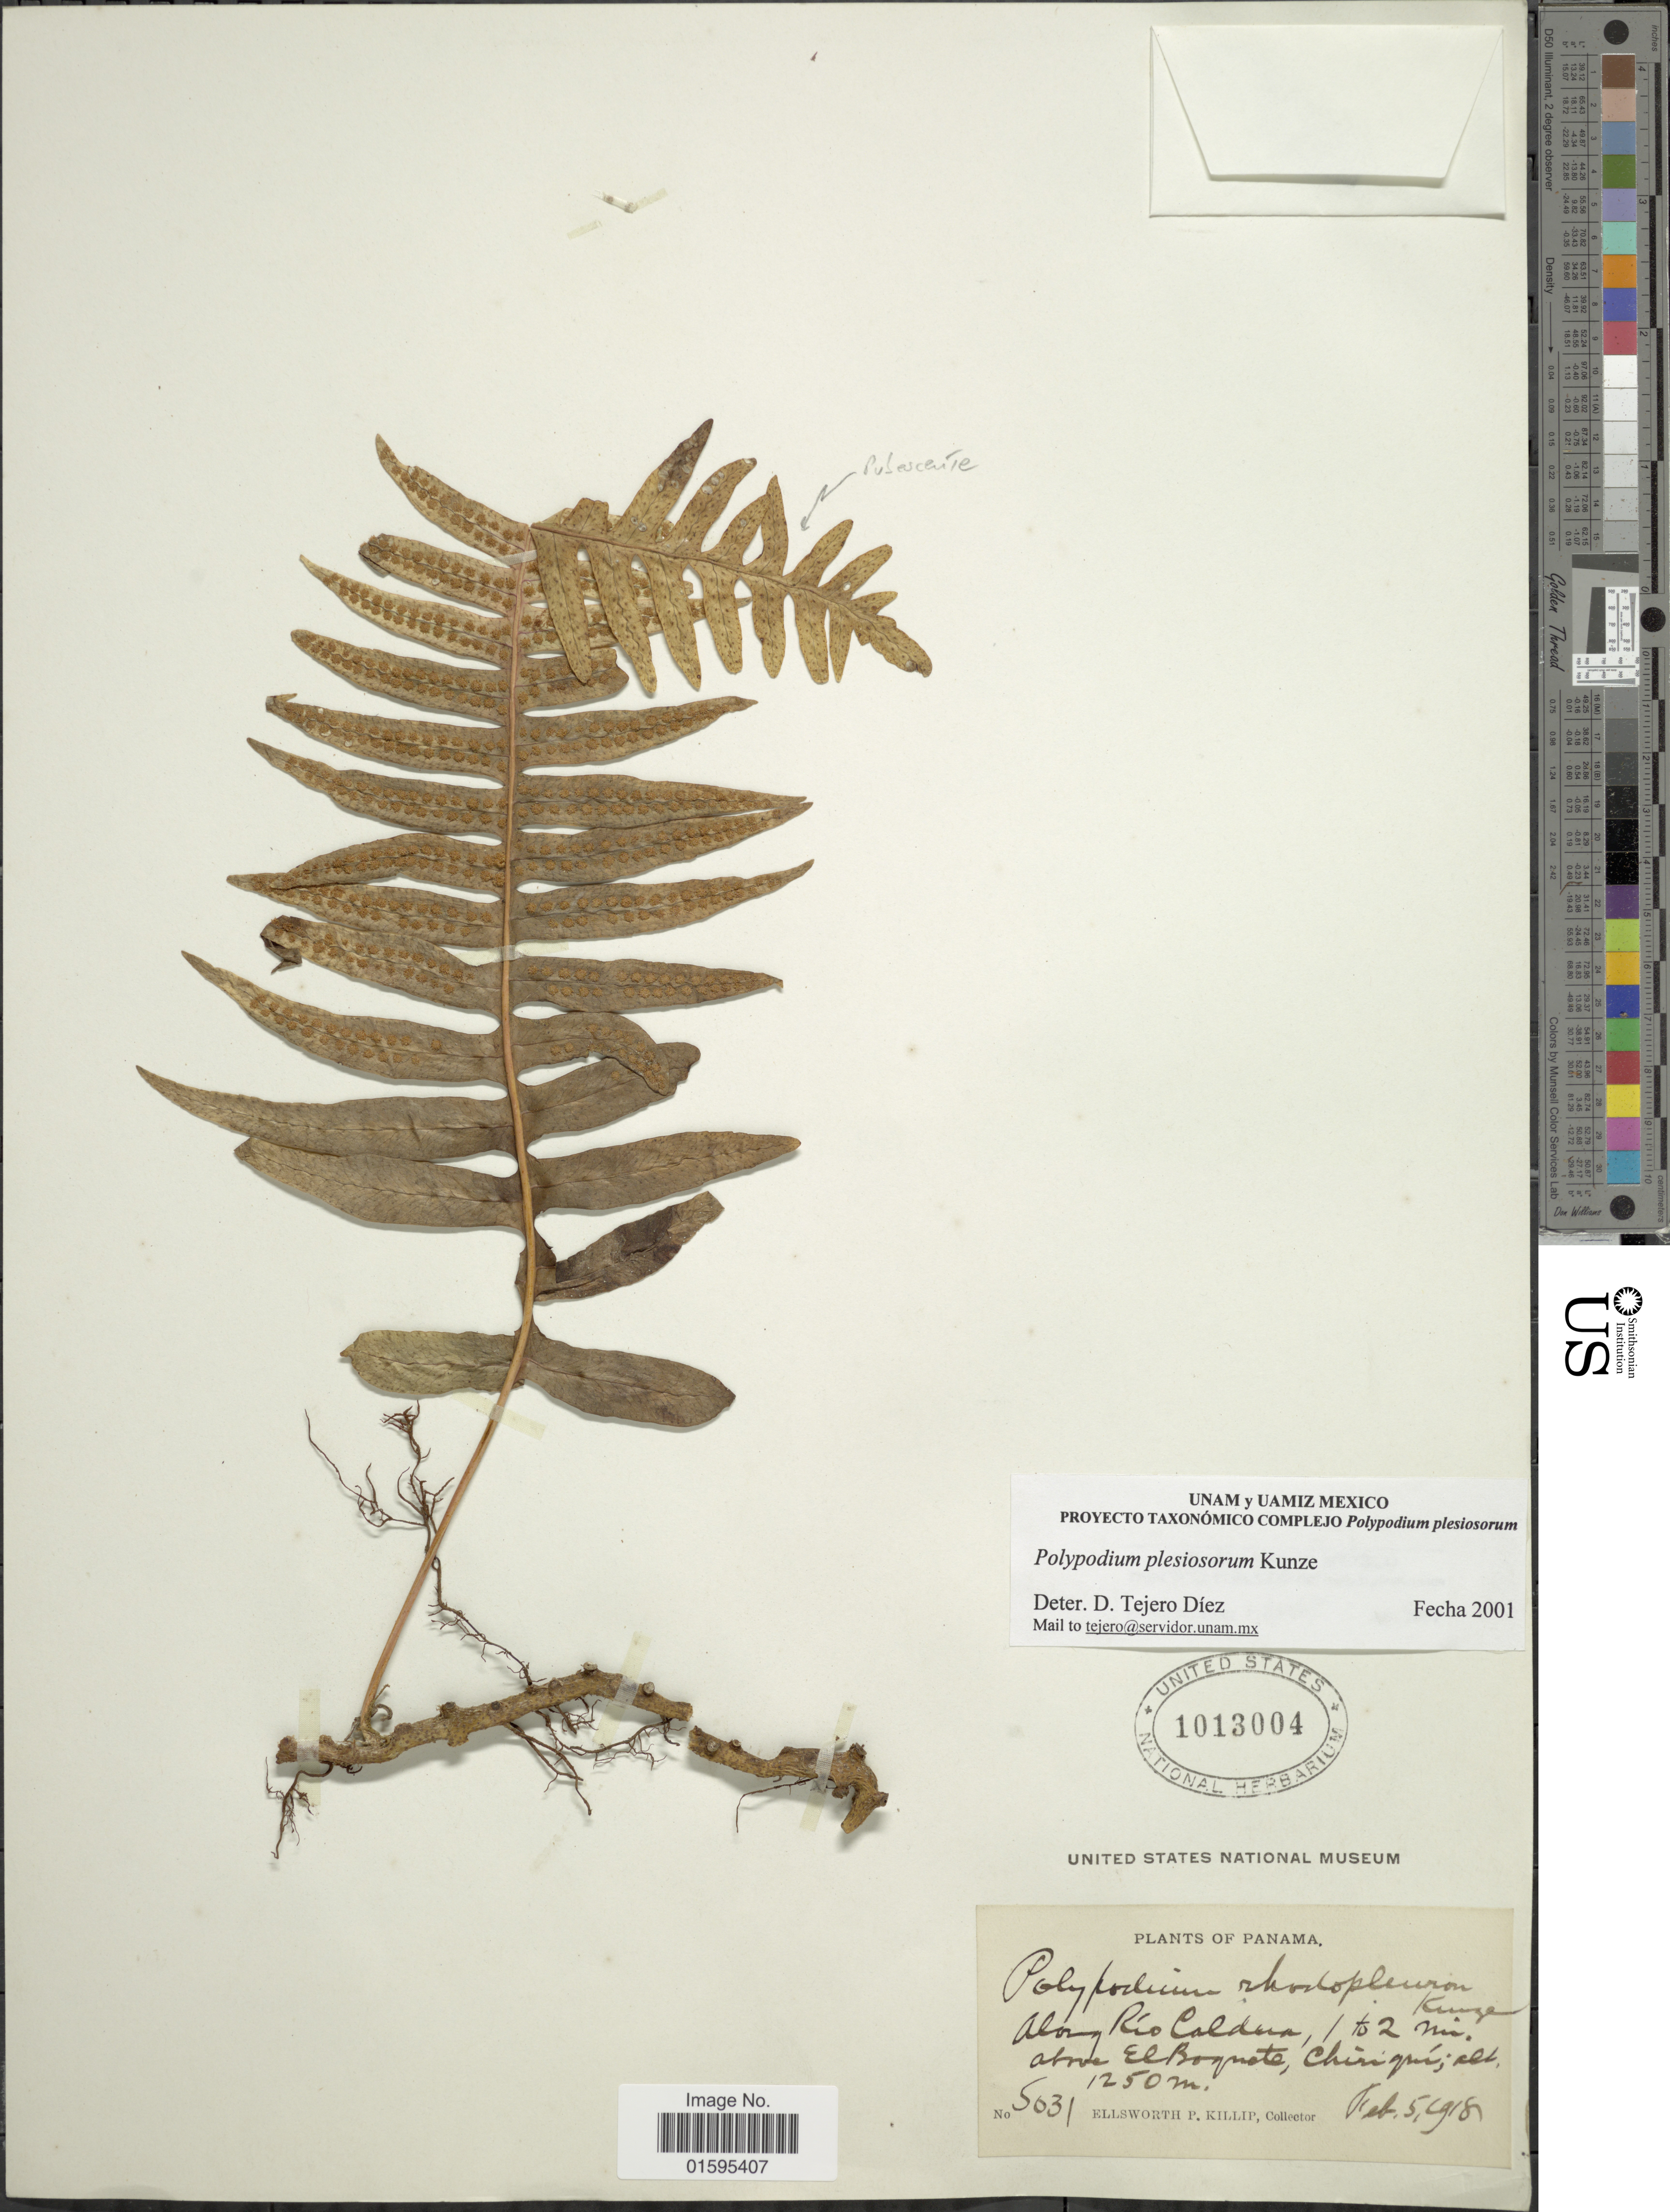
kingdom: Plantae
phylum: Tracheophyta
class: Polypodiopsida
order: Polypodiales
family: Polypodiaceae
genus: Polypodium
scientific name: Polypodium plesiosorum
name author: Kunze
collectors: E. P. Killip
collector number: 5031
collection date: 1918-02-05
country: Panama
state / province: Chiriqui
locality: Along Río Caldera, 1 to 2 mi. above El Boquete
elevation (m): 1250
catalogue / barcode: US 1013004